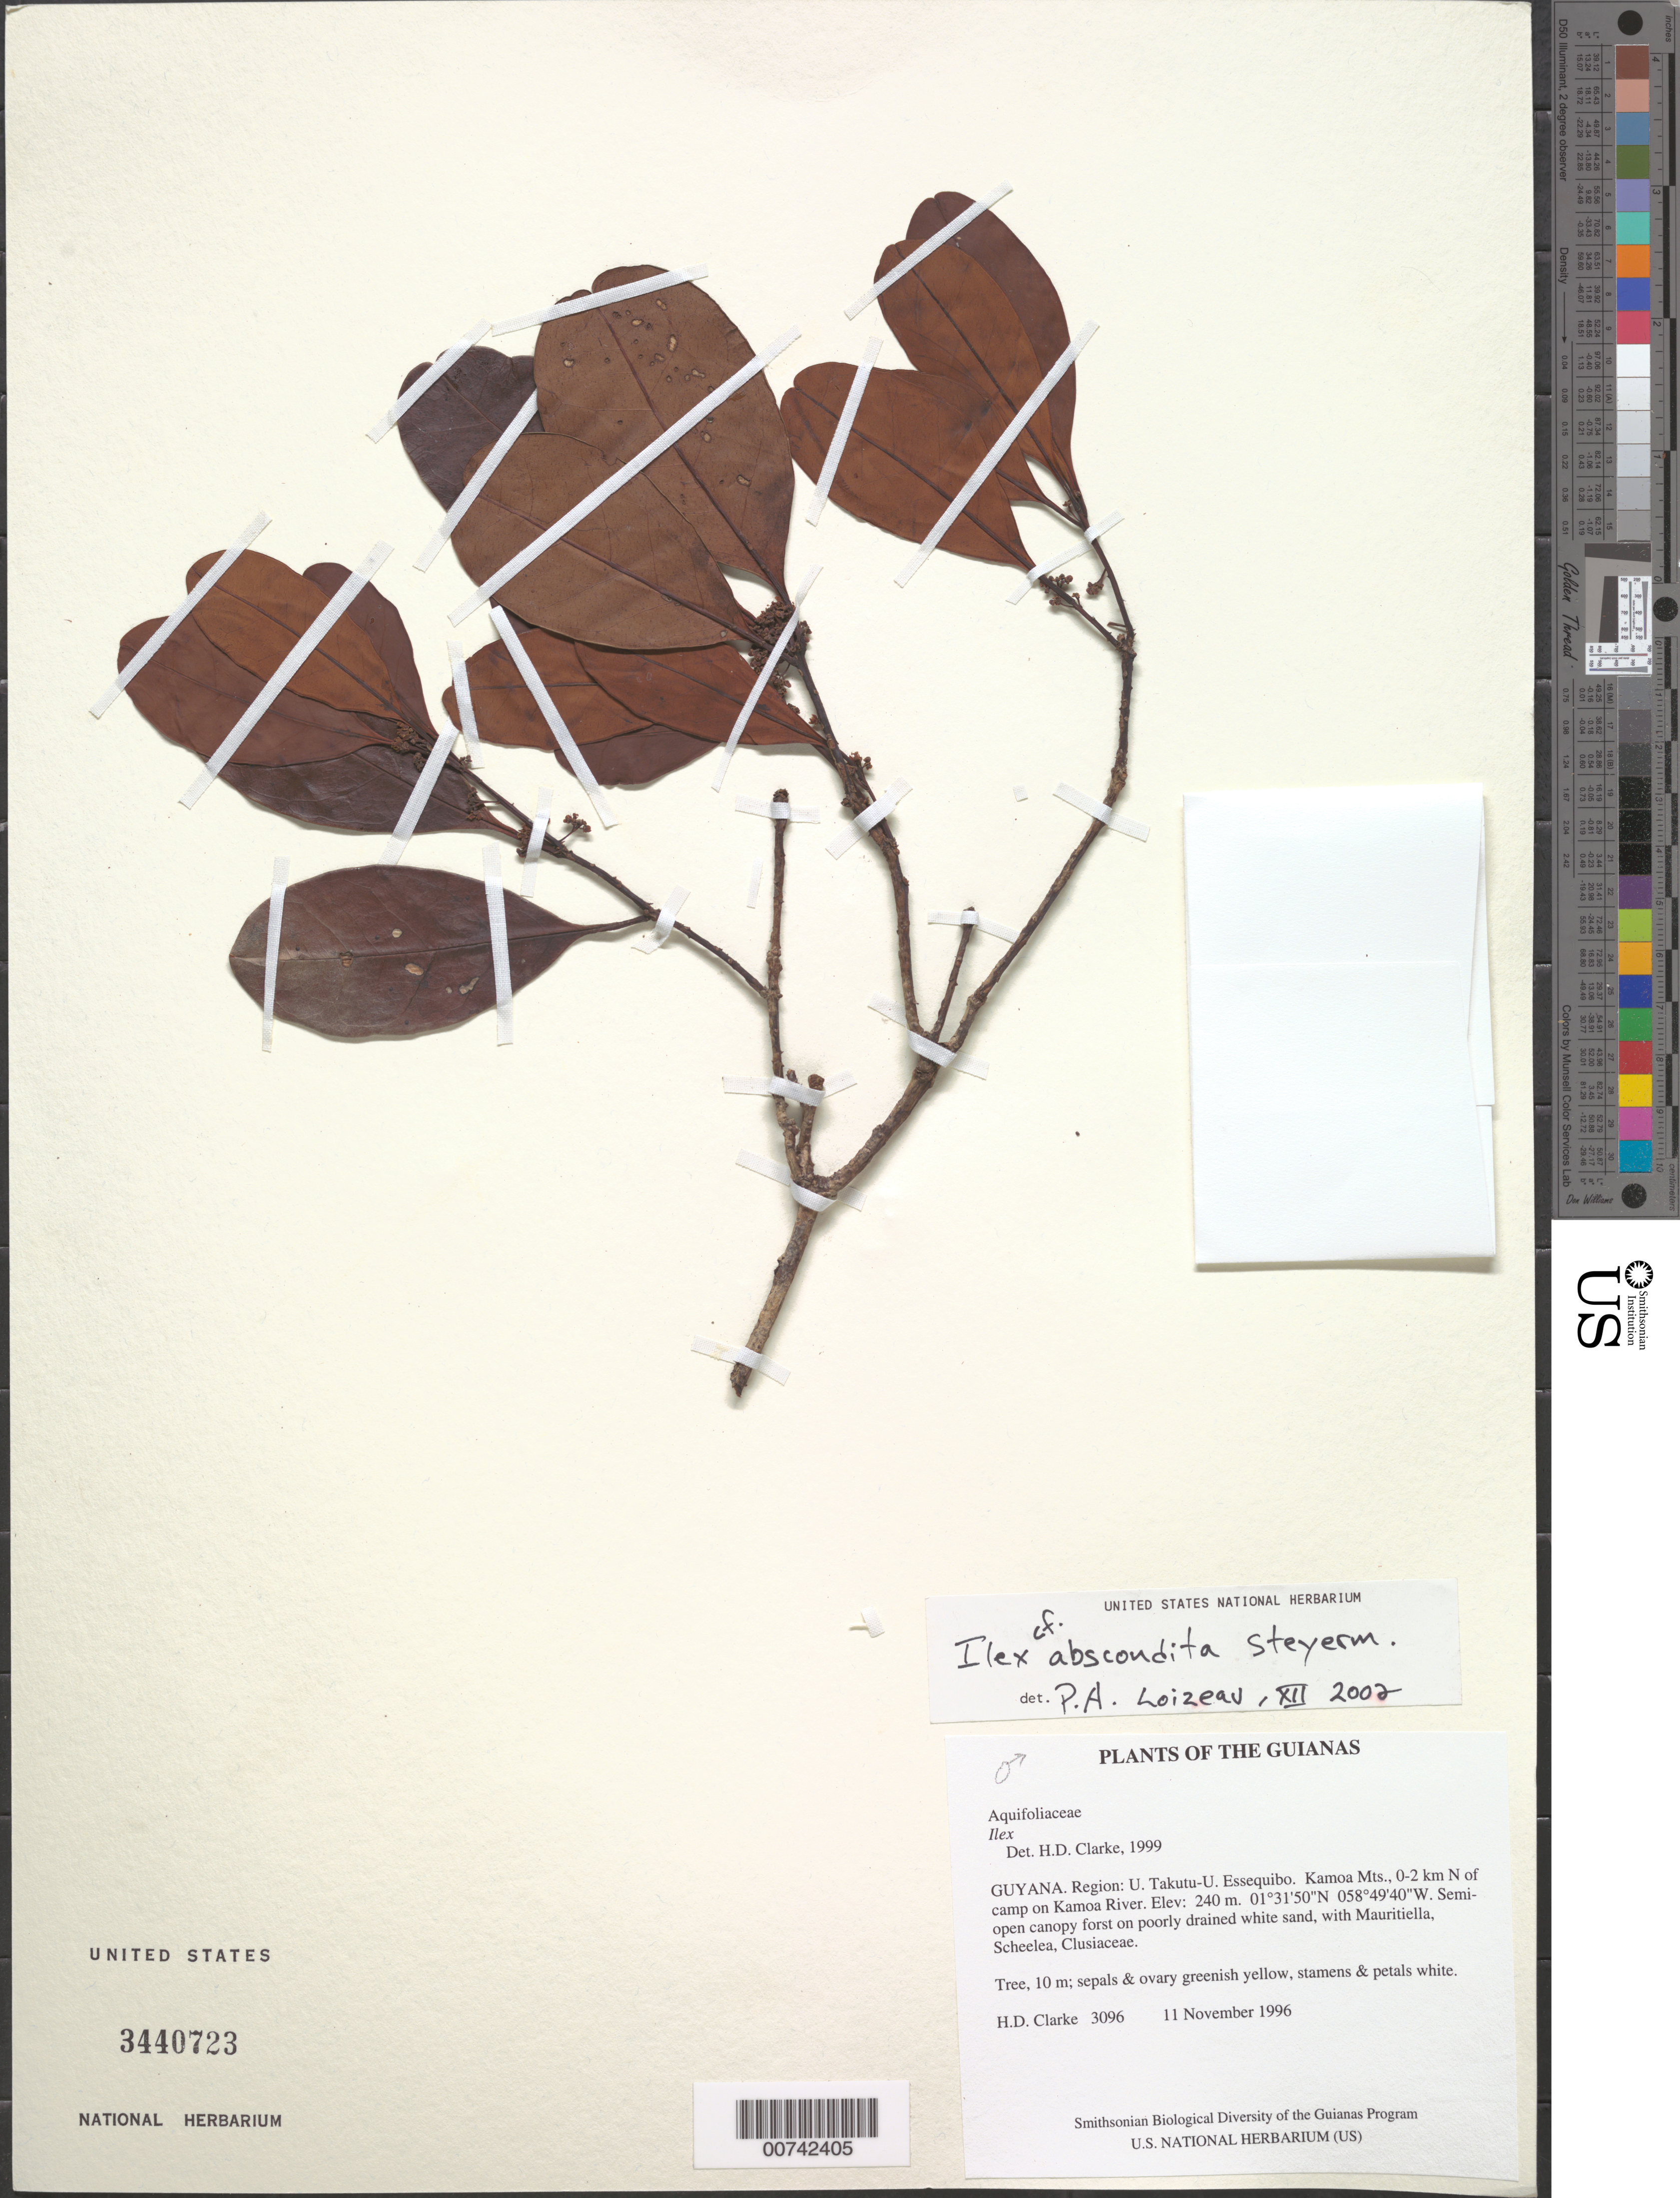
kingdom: Plantae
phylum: Tracheophyta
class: Magnoliopsida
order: Aquifoliales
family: Aquifoliaceae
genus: Ilex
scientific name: Ilex abscondita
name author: Steyerm.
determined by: Loizeau, Pierre A.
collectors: H. D. Clarke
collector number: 3096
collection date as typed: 11 November 1996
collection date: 1996-11-11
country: Guyana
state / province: U. Takutu-U. Essequibo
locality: Kamoa Mts., 0-2 km N of camp on Kamoa River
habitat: Semi-open canopy forest on poorly drained white sand, with Mauritiella, Scheelea, Clusiaceae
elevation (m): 240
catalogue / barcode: US 3440723